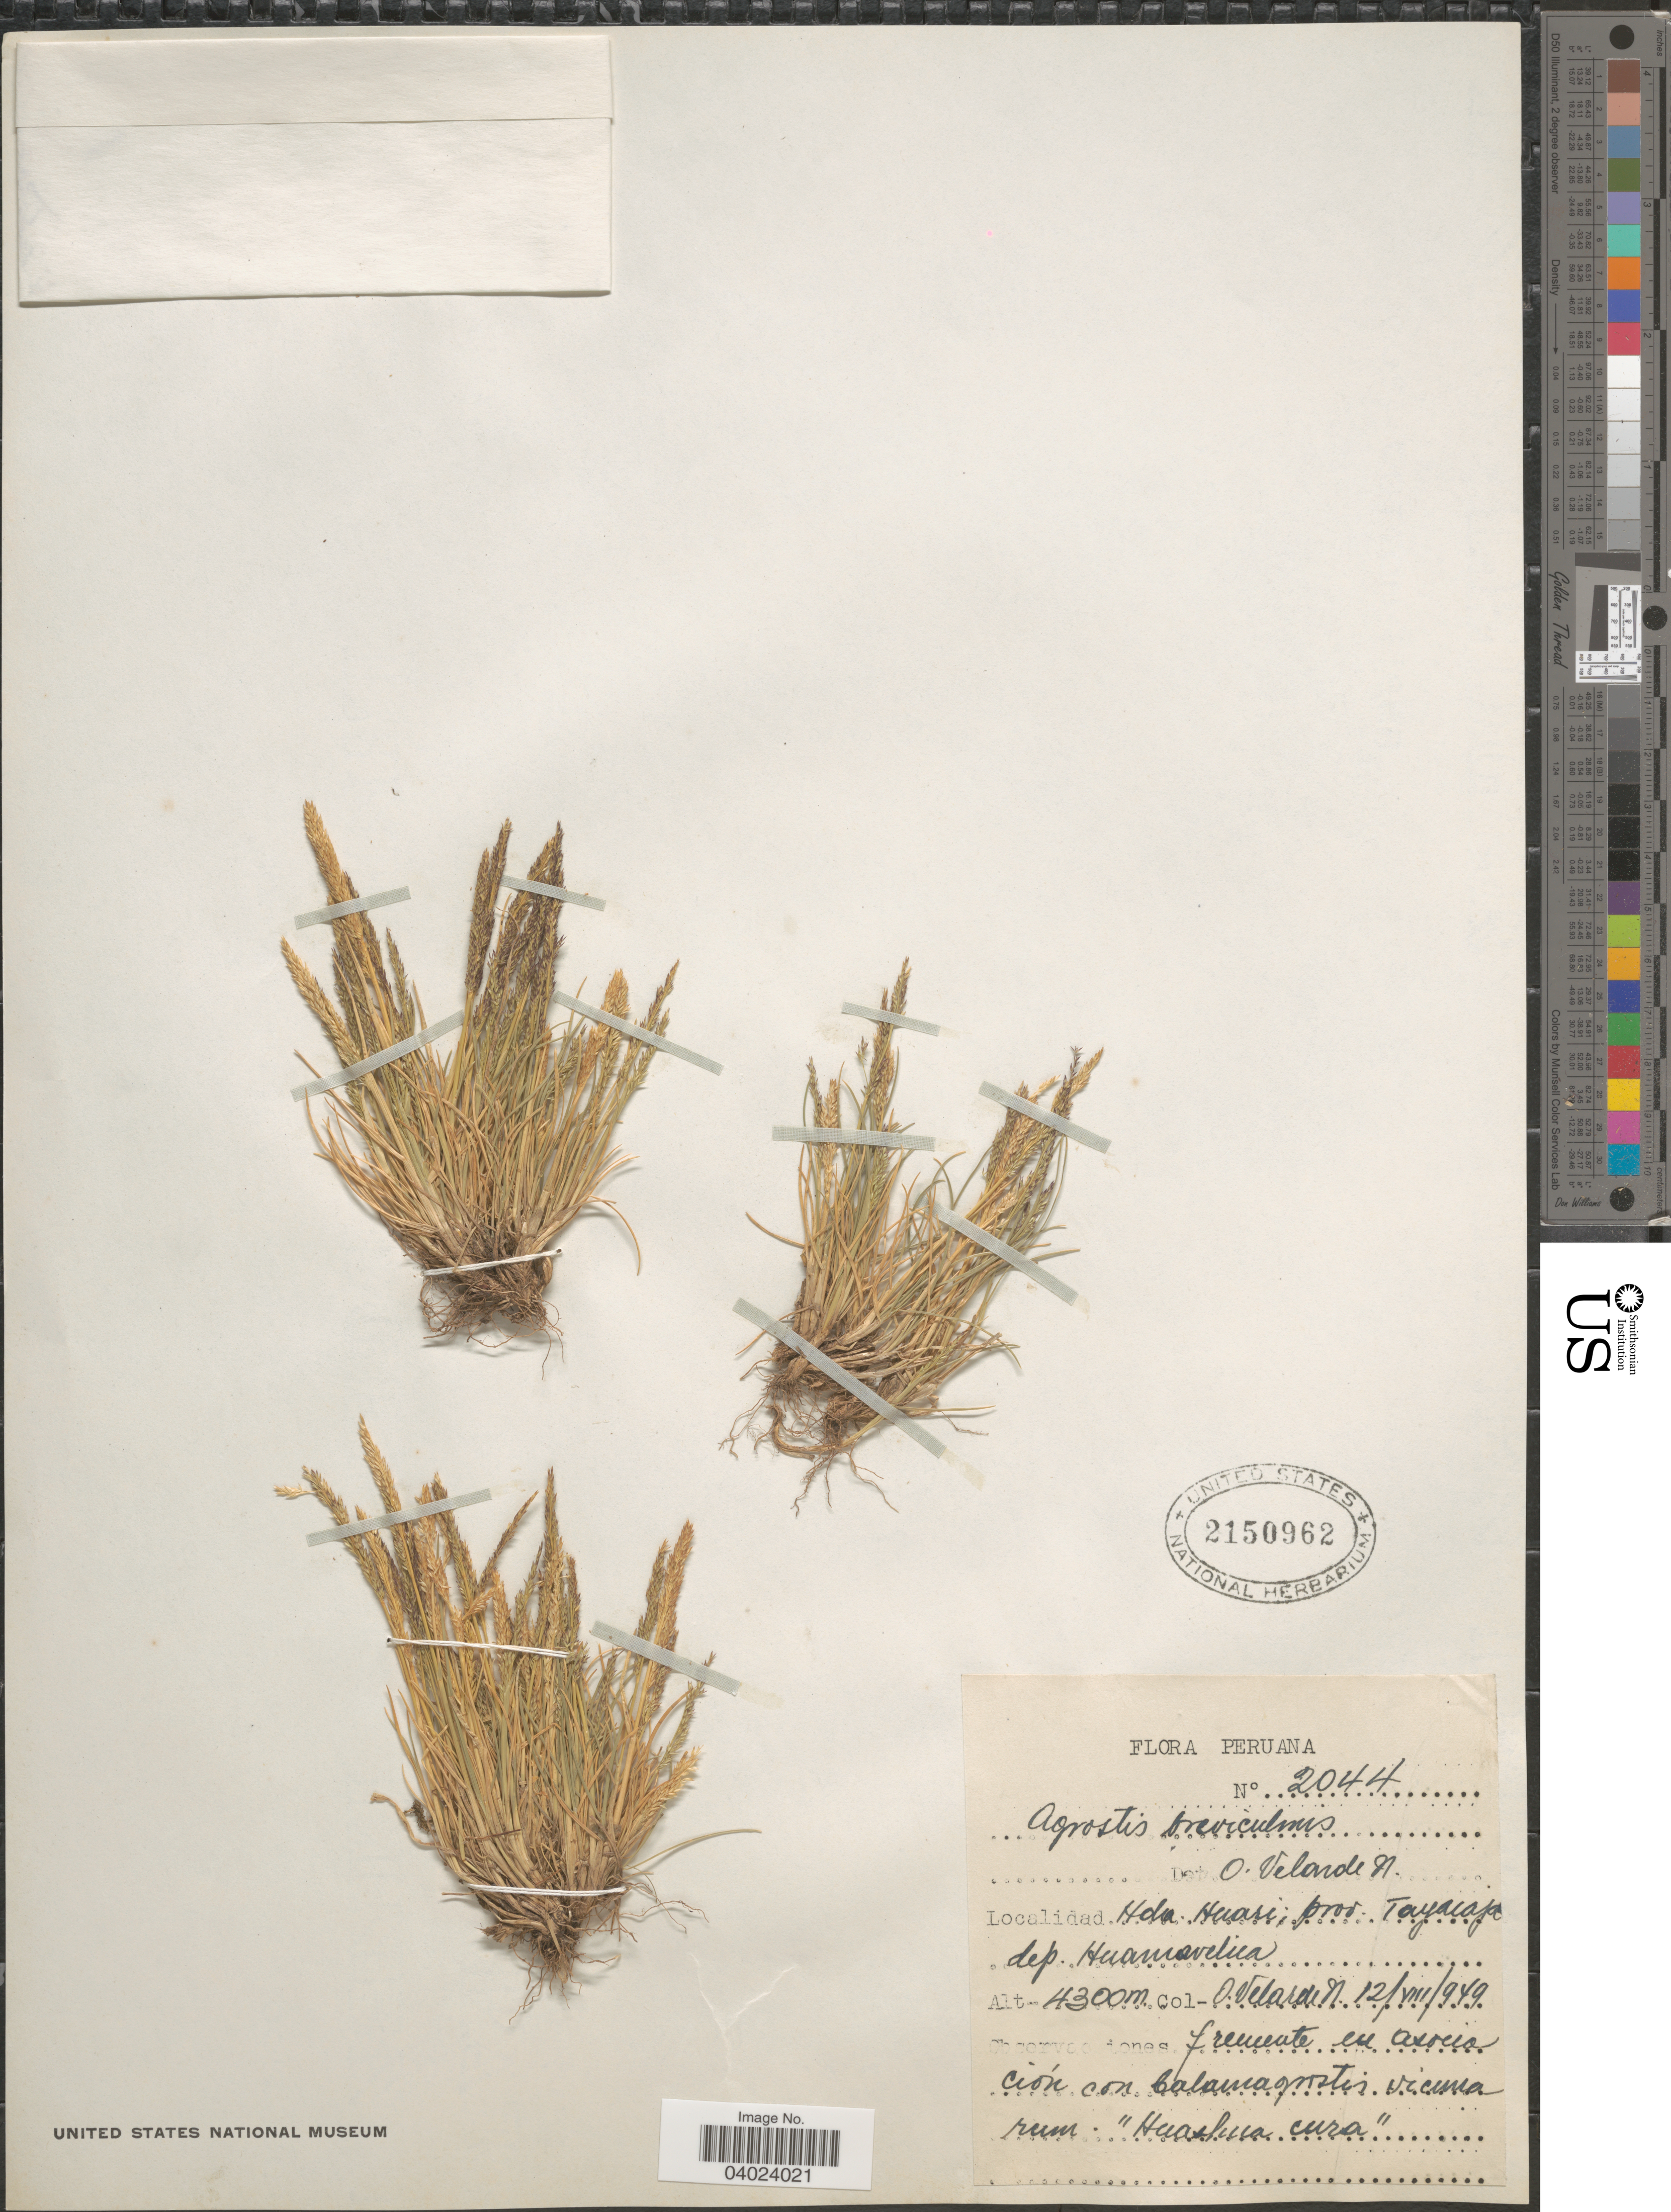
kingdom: Plantae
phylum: Tracheophyta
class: Liliopsida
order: Poales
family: Poaceae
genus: Agrostis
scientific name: Agrostis breviculmis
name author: Hitchc.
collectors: O. Velarde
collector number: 2044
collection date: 1949-08-12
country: Peru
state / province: Huancavelica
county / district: Tayacaja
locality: Hda. Huari; prov. Tayacaja. dep. Huancavelica.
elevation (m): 4300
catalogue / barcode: US 2150962